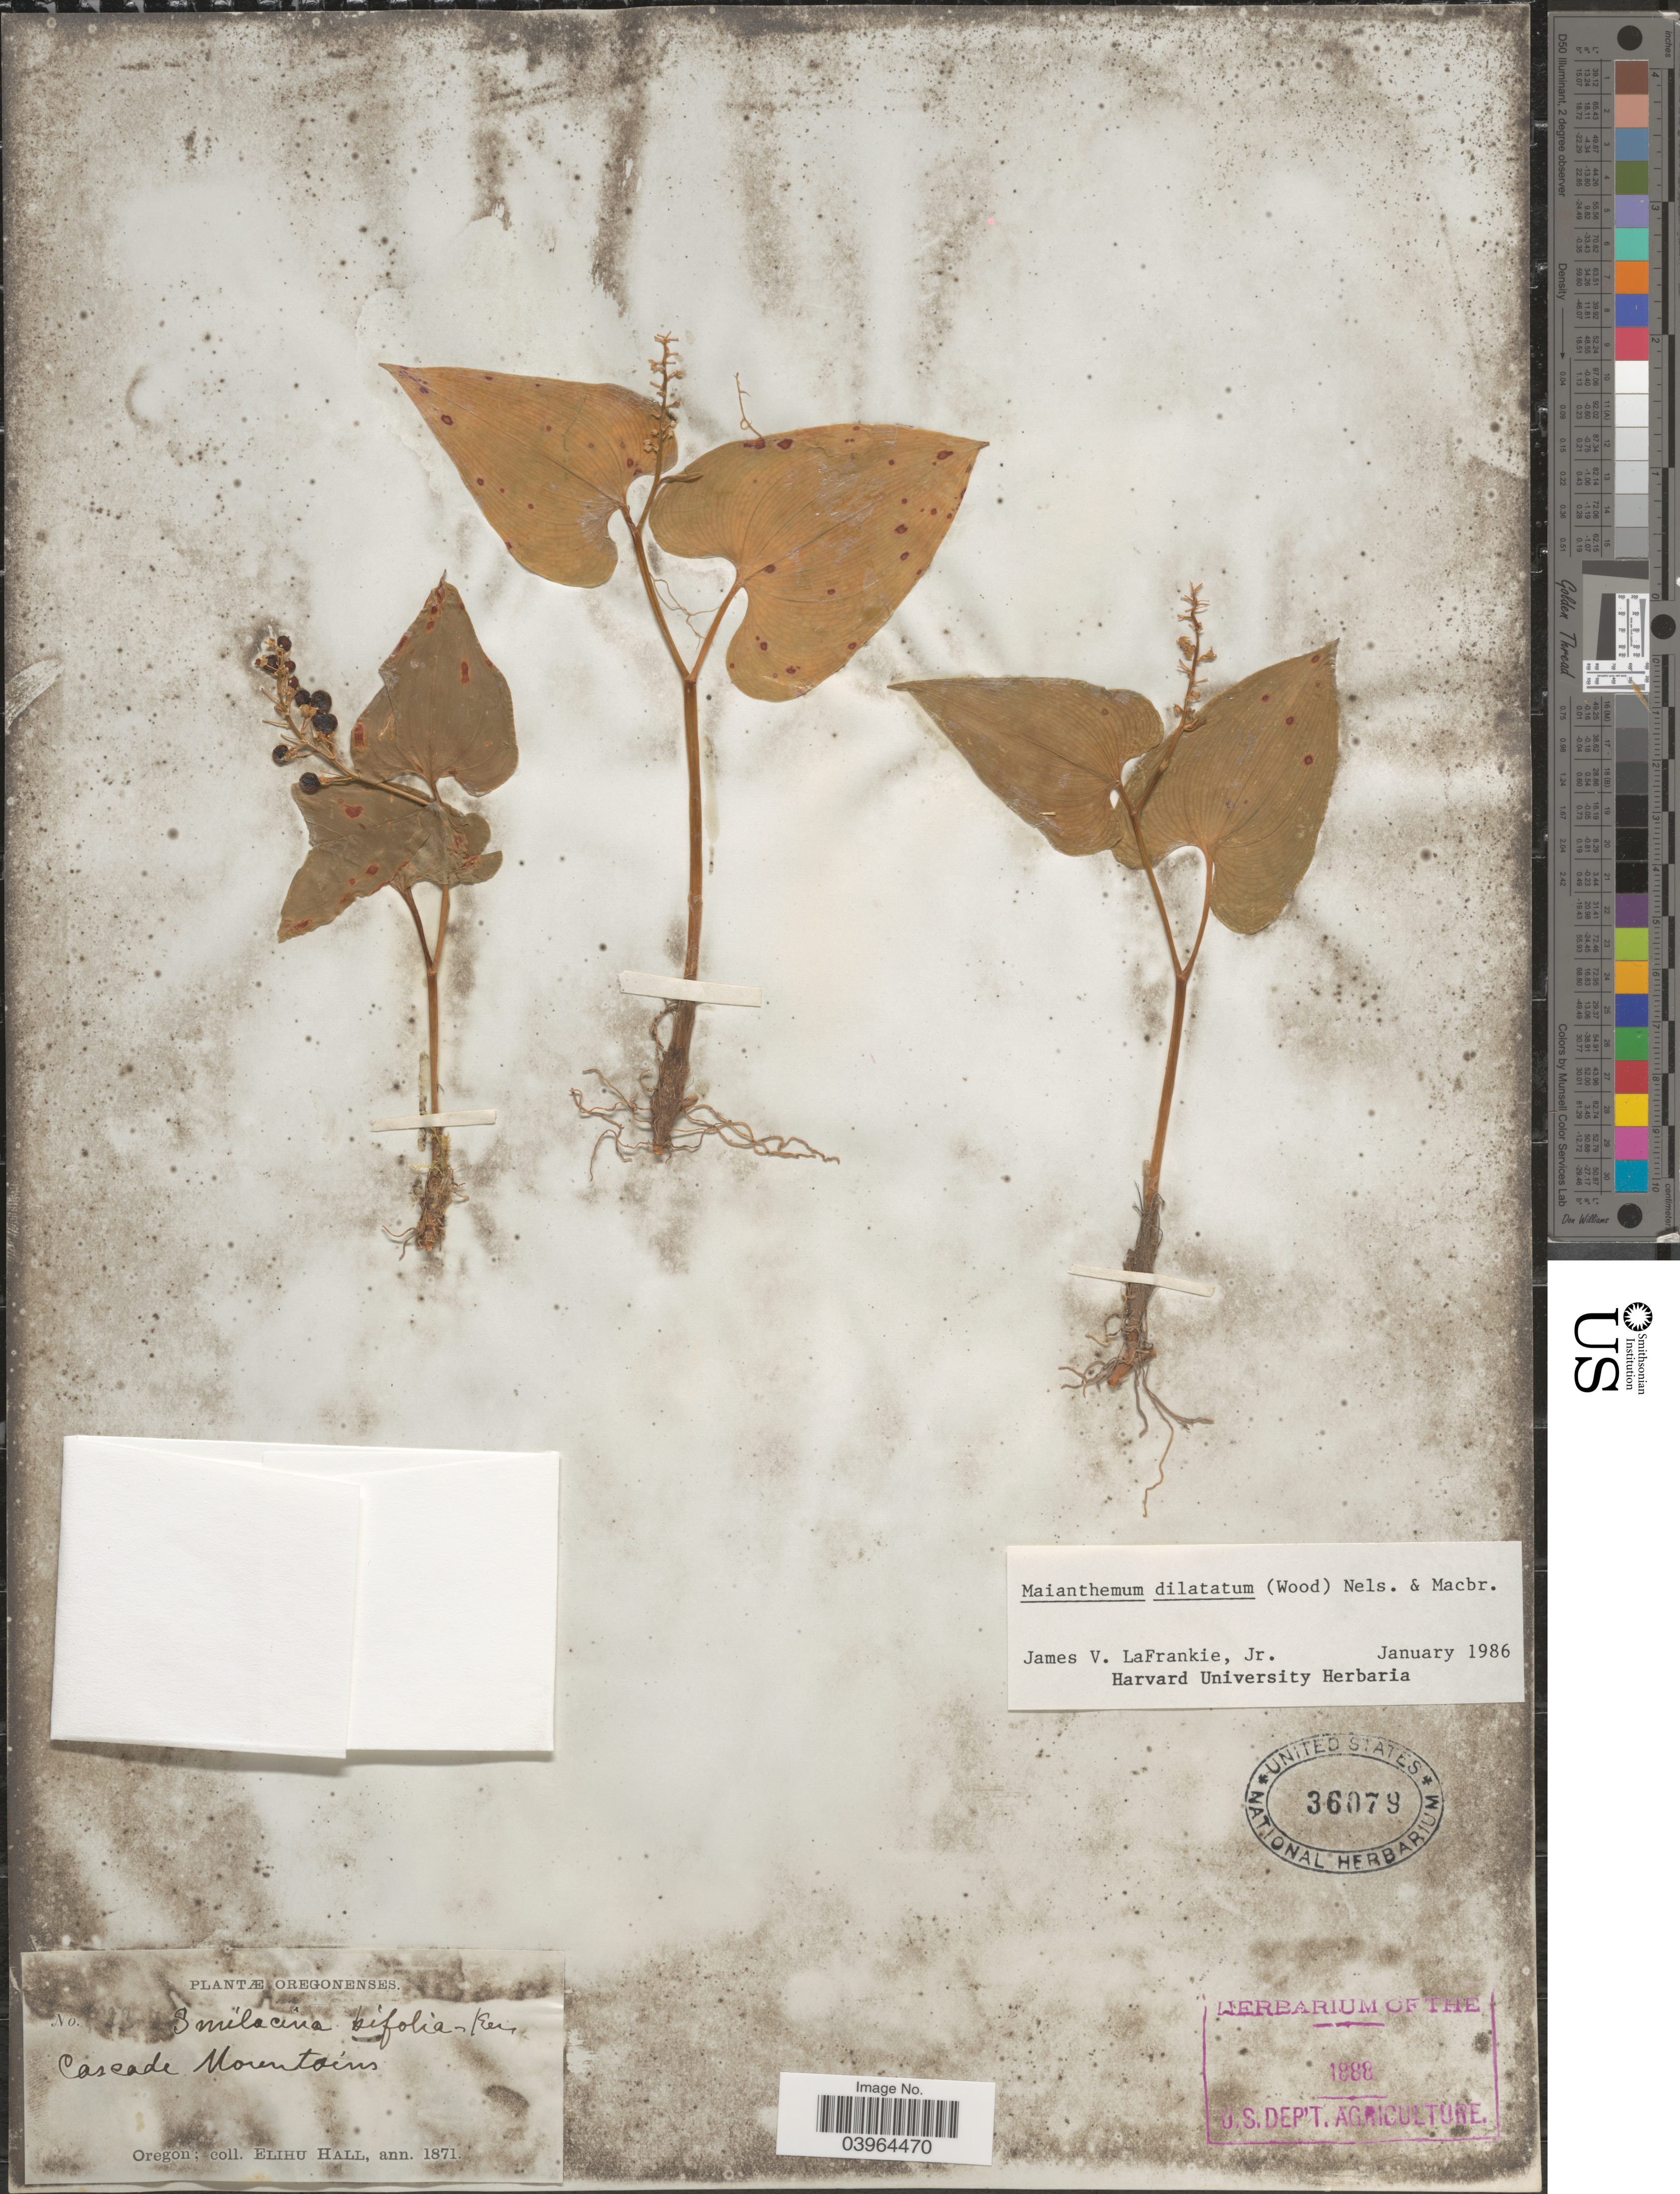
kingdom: Plantae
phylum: Tracheophyta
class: Liliopsida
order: Asparagales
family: Asparagaceae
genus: Maianthemum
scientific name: Maianthemum dilatatum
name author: (Alph. Wood) A. Nelson & J.F. Macbr.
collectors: E. Hall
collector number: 23*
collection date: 1871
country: United States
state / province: Oregon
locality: Cascade Mountains.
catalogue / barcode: US 36079